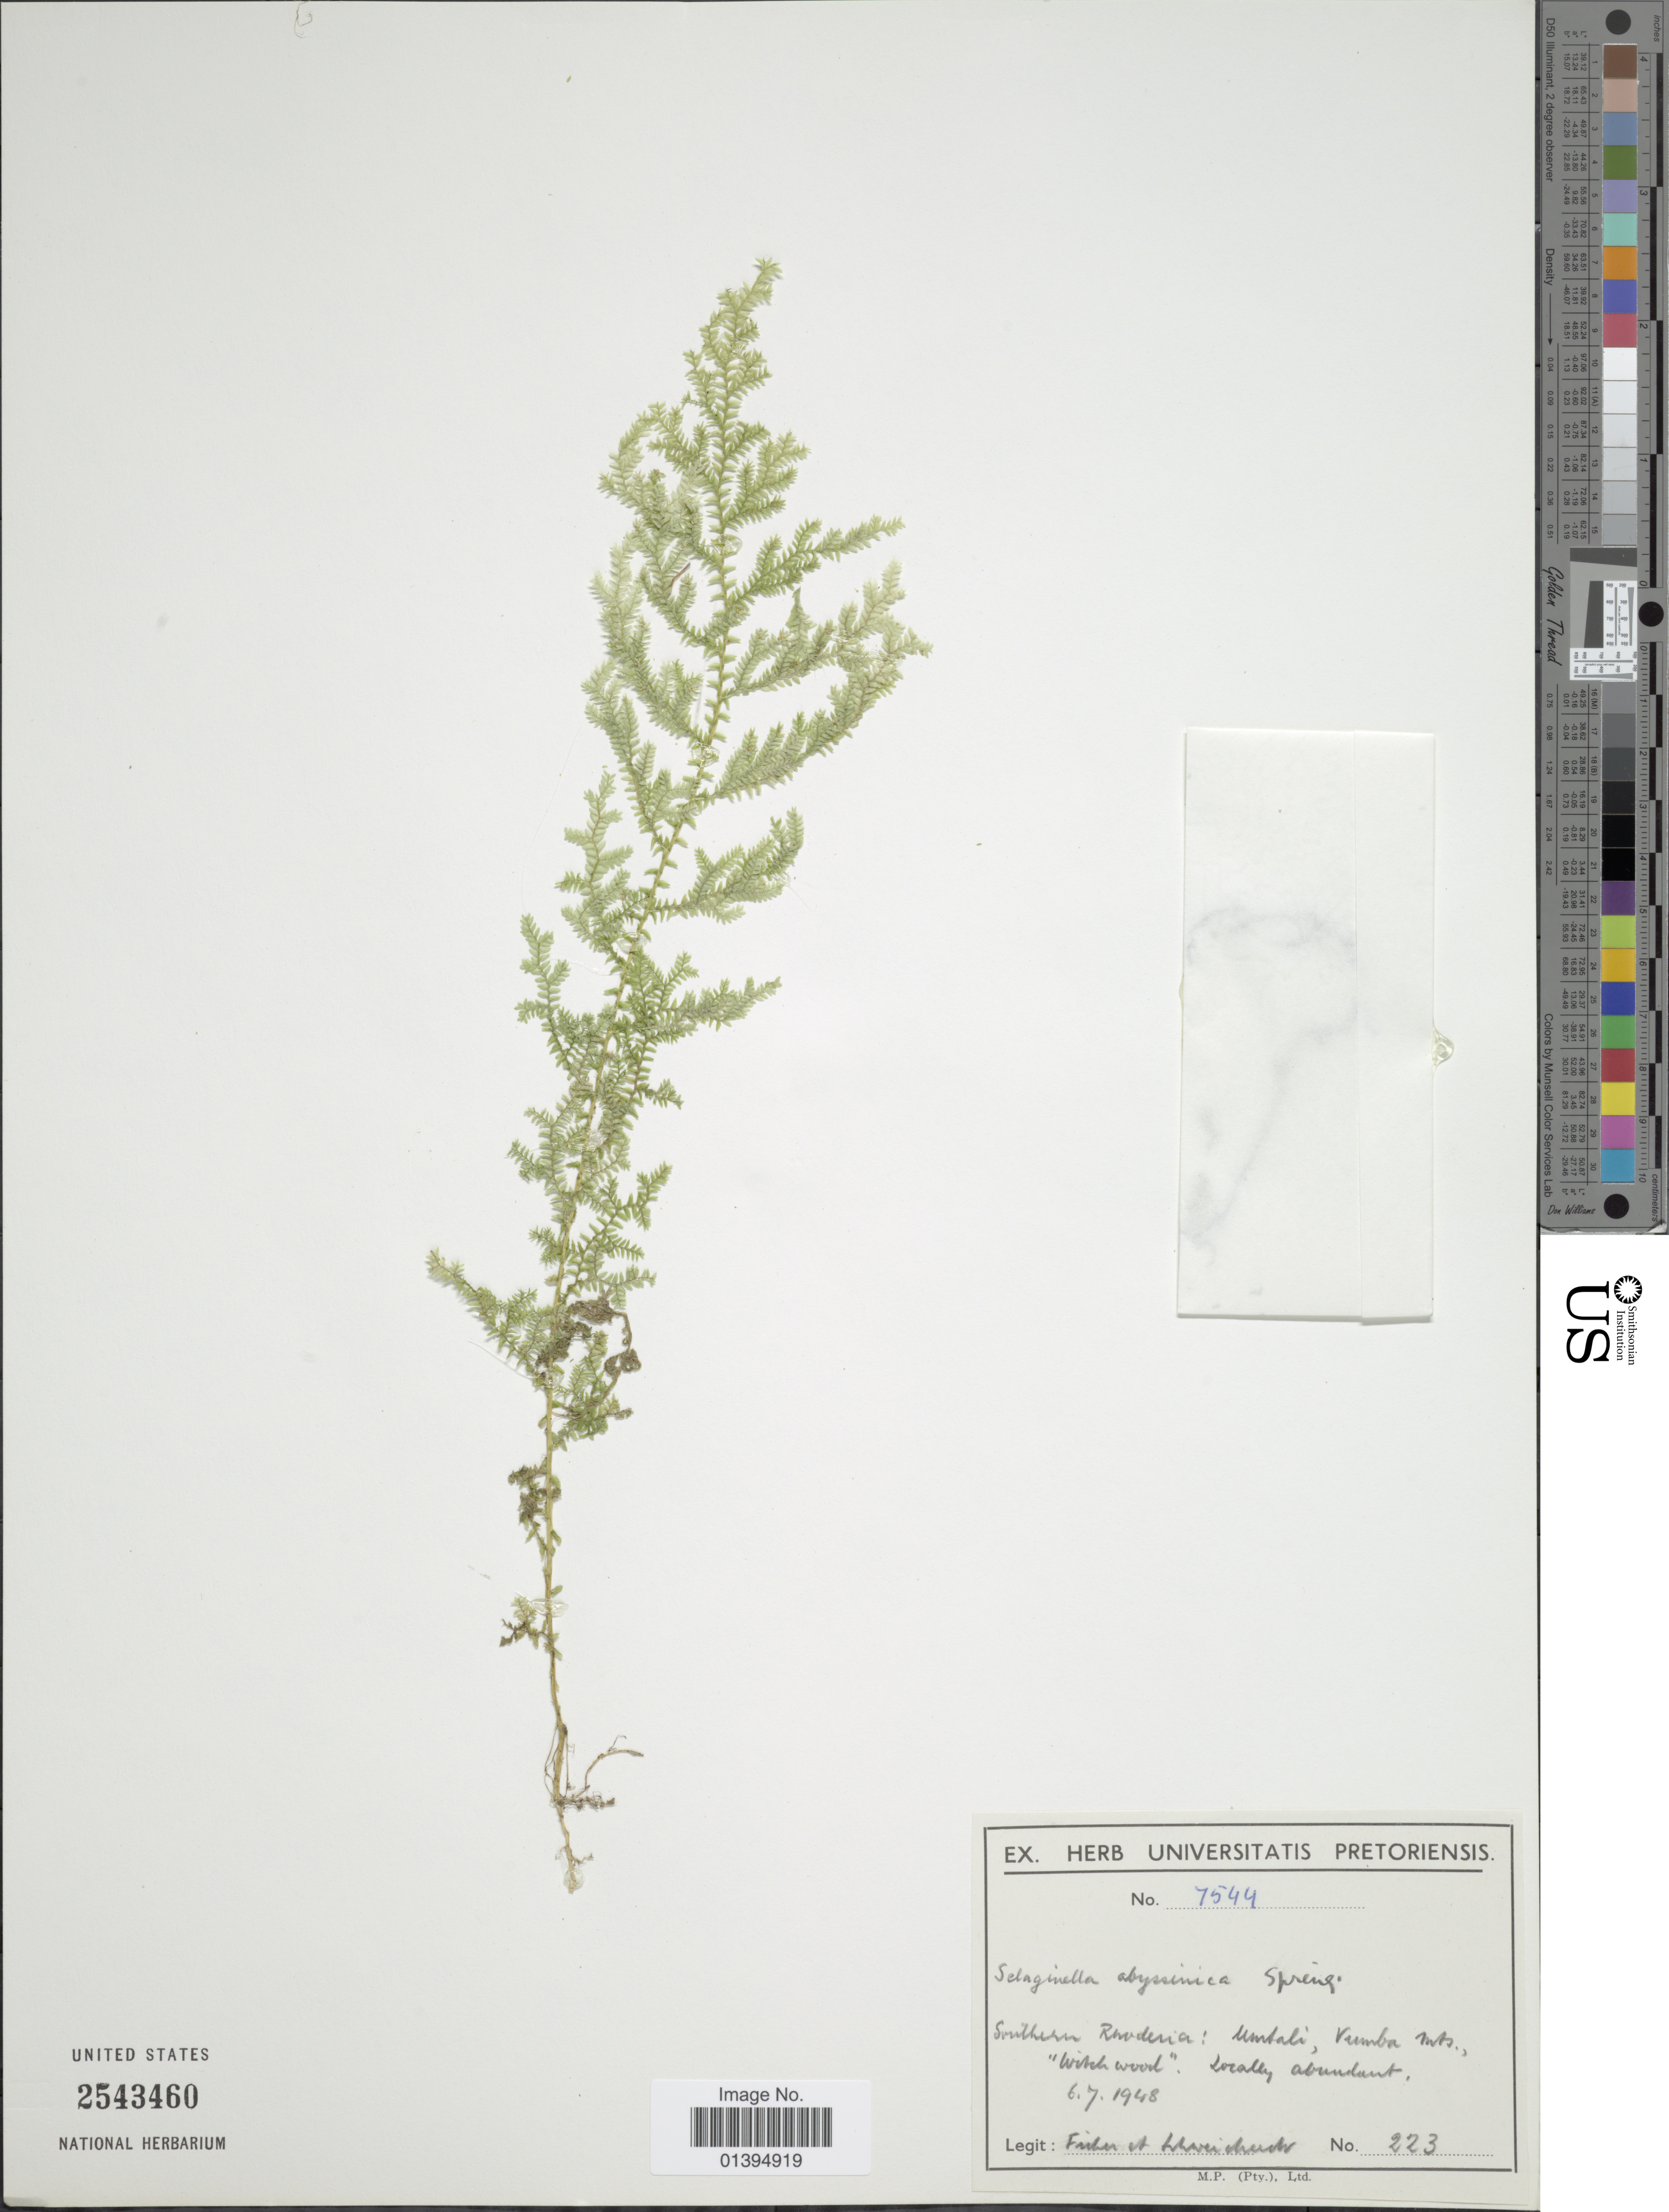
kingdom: Plantae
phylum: Tracheophyta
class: Lycopodiopsida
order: Selaginellales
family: Selaginellaceae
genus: Selaginella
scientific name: Selaginella abyssinica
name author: Spring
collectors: -- Fisher & -. Schweickerdt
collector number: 223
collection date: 1948-07-06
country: Zimbabwe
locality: Umtali, Vumba mts., "Witch wood"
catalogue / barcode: US 2543460